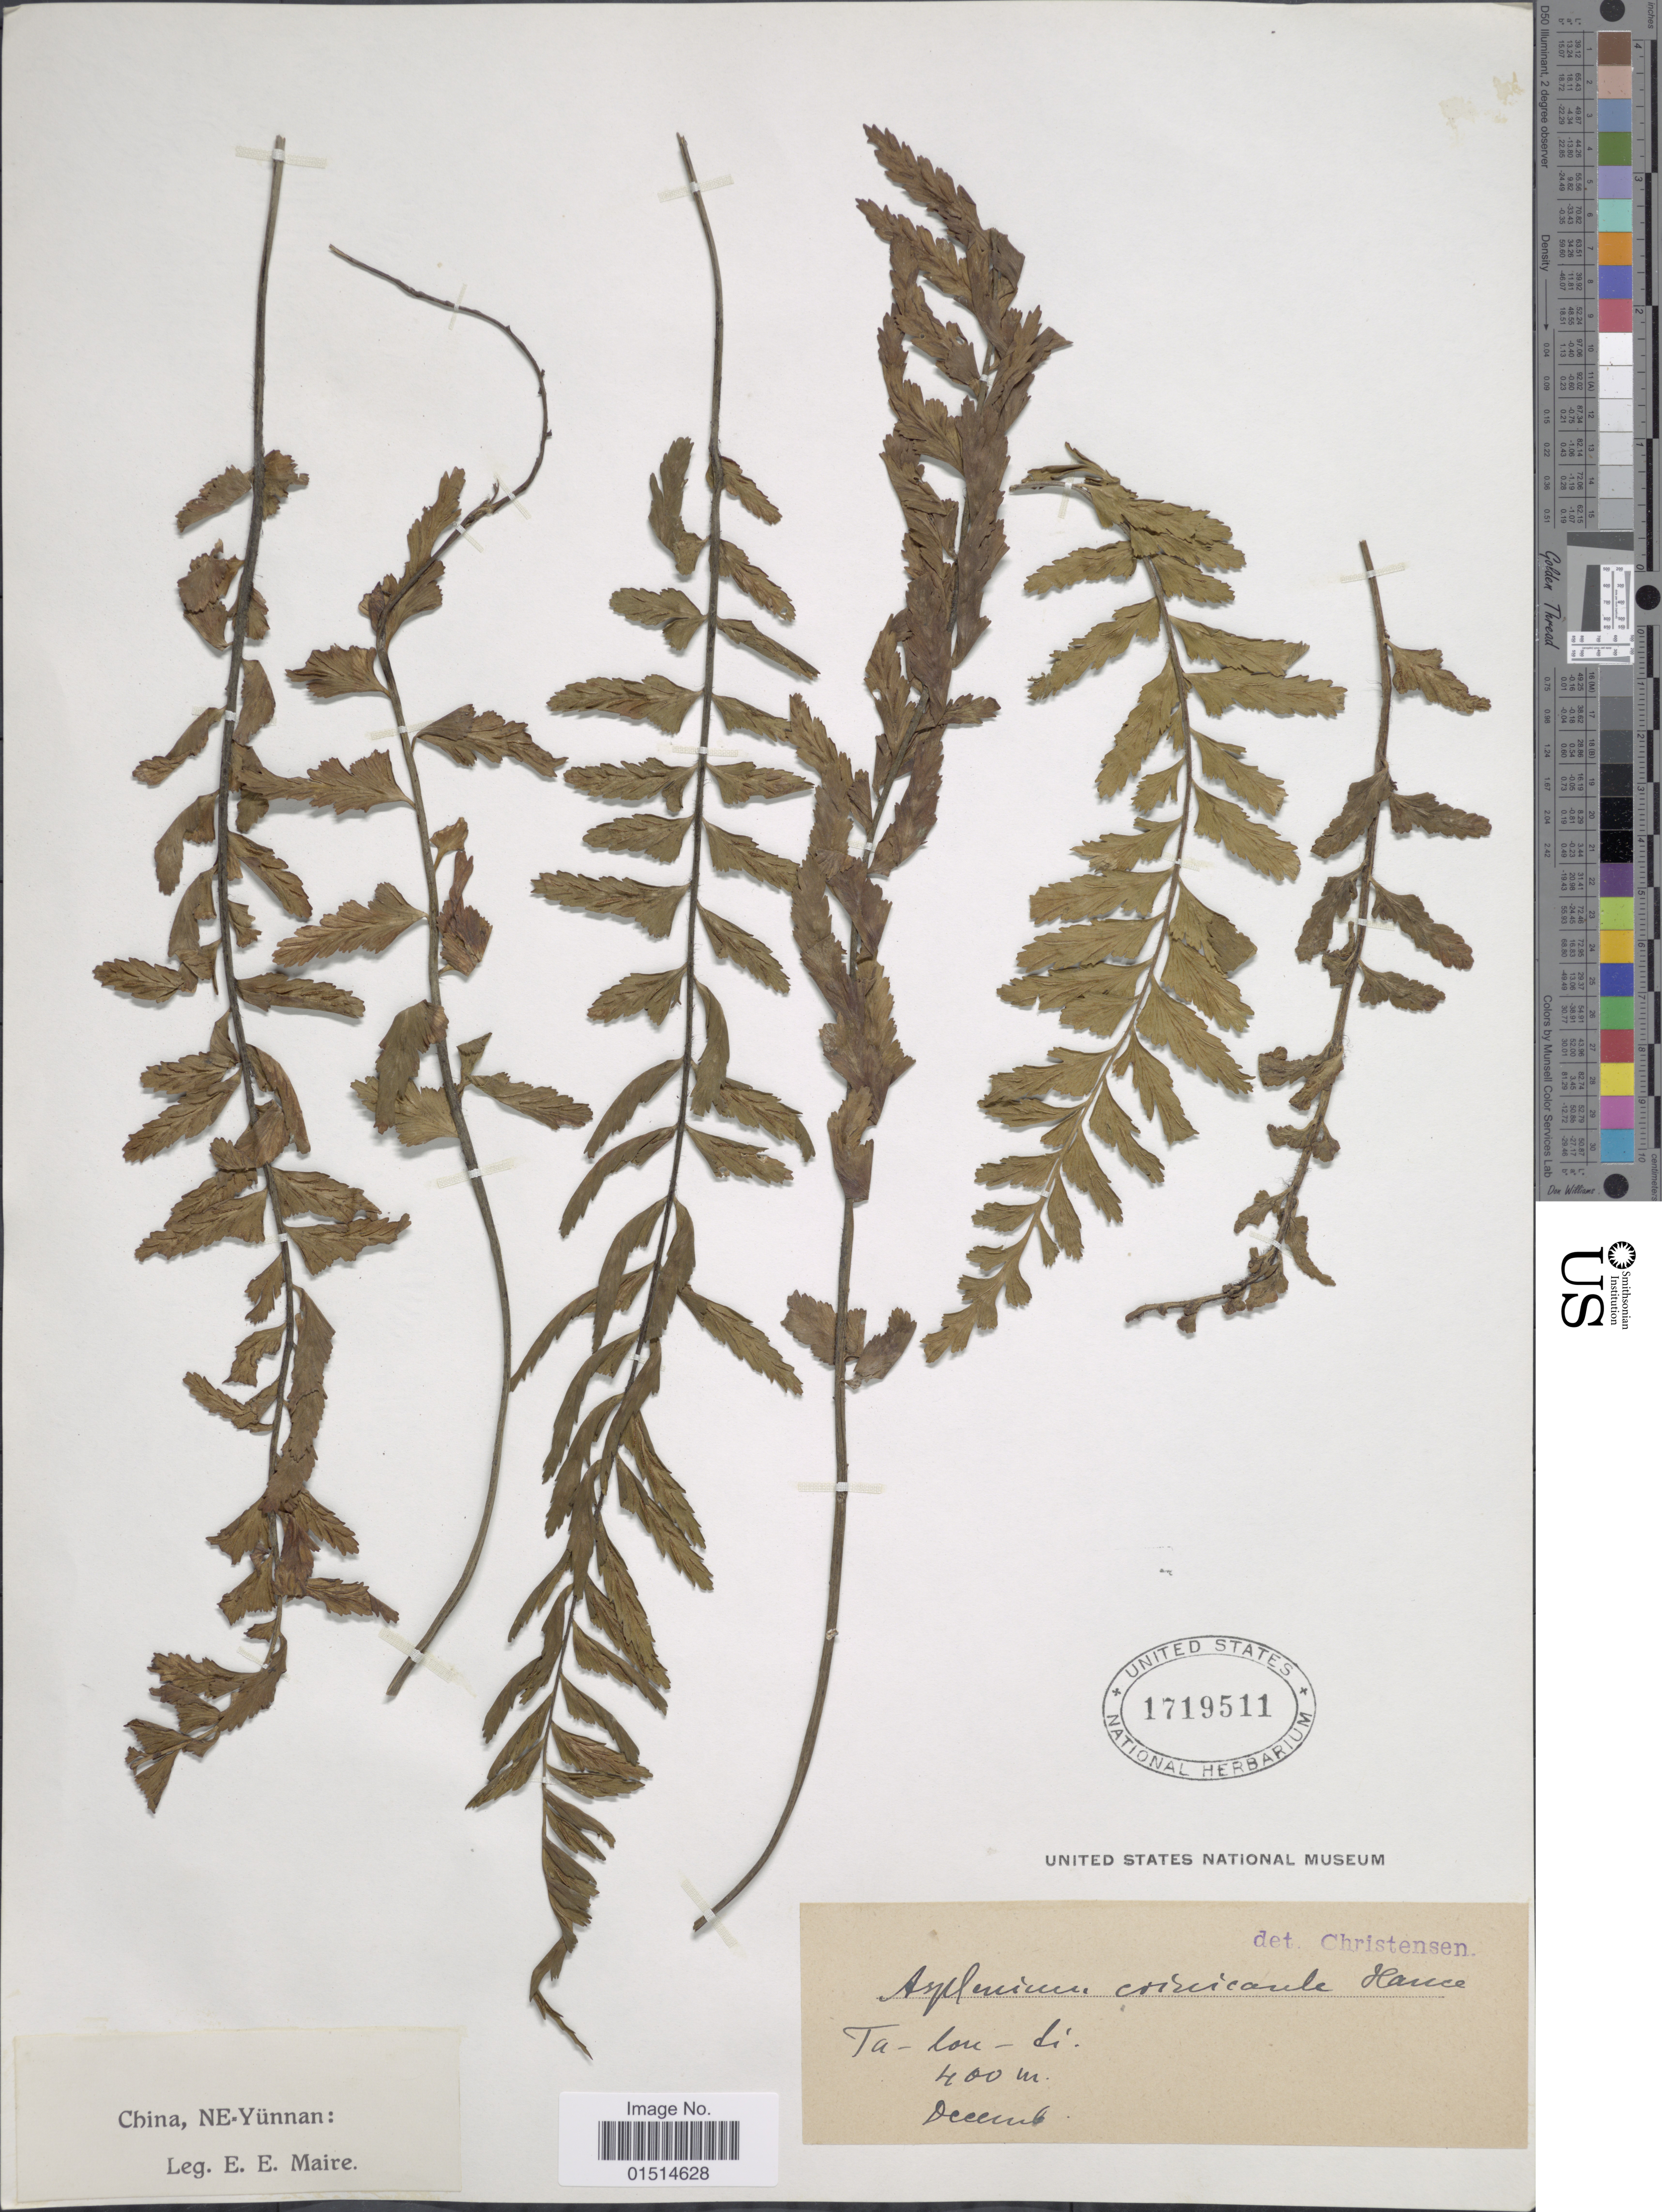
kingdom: Plantae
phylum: Tracheophyta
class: Polypodiopsida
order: Polypodiales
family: Aspleniaceae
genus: Asplenium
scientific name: Asplenium crinicaule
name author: Hance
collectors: E. E. Maire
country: China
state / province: Yunnan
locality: NE-Yunnan, Ta-lou-di [interpreted]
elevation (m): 400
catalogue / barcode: US 1719511